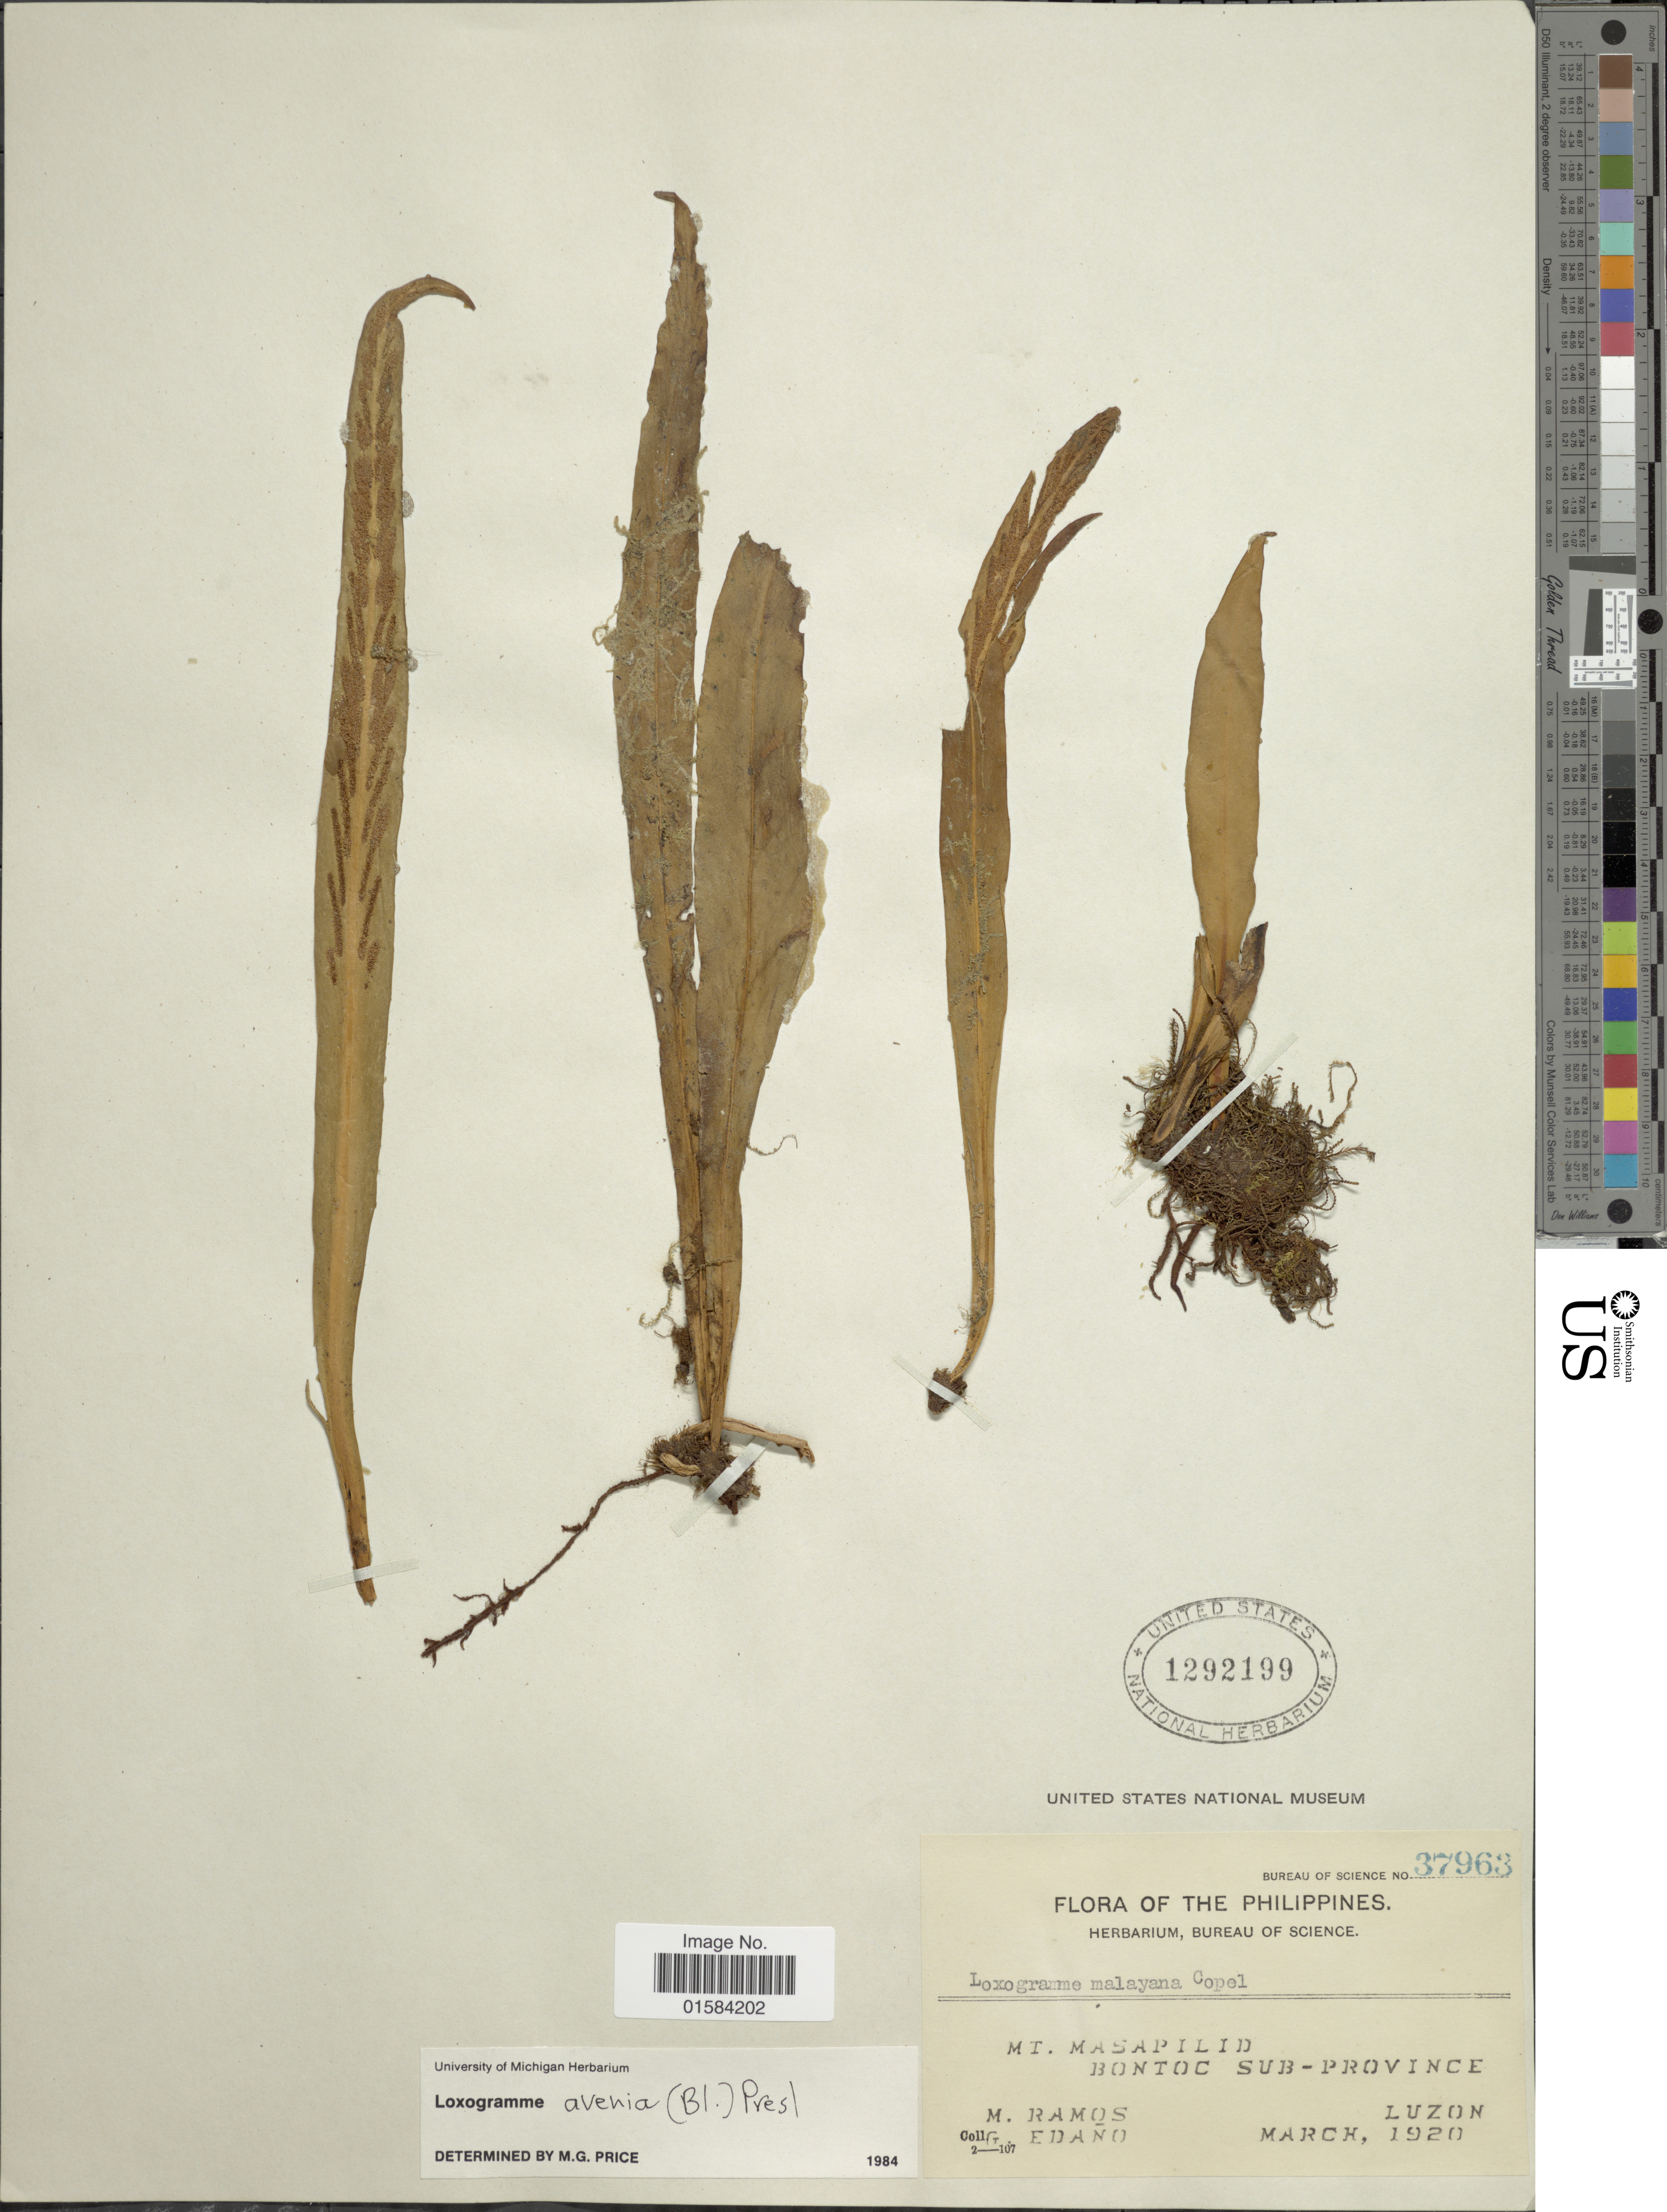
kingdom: Plantae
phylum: Tracheophyta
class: Polypodiopsida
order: Polypodiales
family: Polypodiaceae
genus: Loxogramme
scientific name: Loxogramme avenia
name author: (Blume) C. Presl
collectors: M. Ramos & G. Edaño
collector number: Bureau of Science 37963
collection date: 1920-03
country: Philippines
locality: Mt Masapilid, Bontoc Sub-province, Luzon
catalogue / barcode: US 1292199